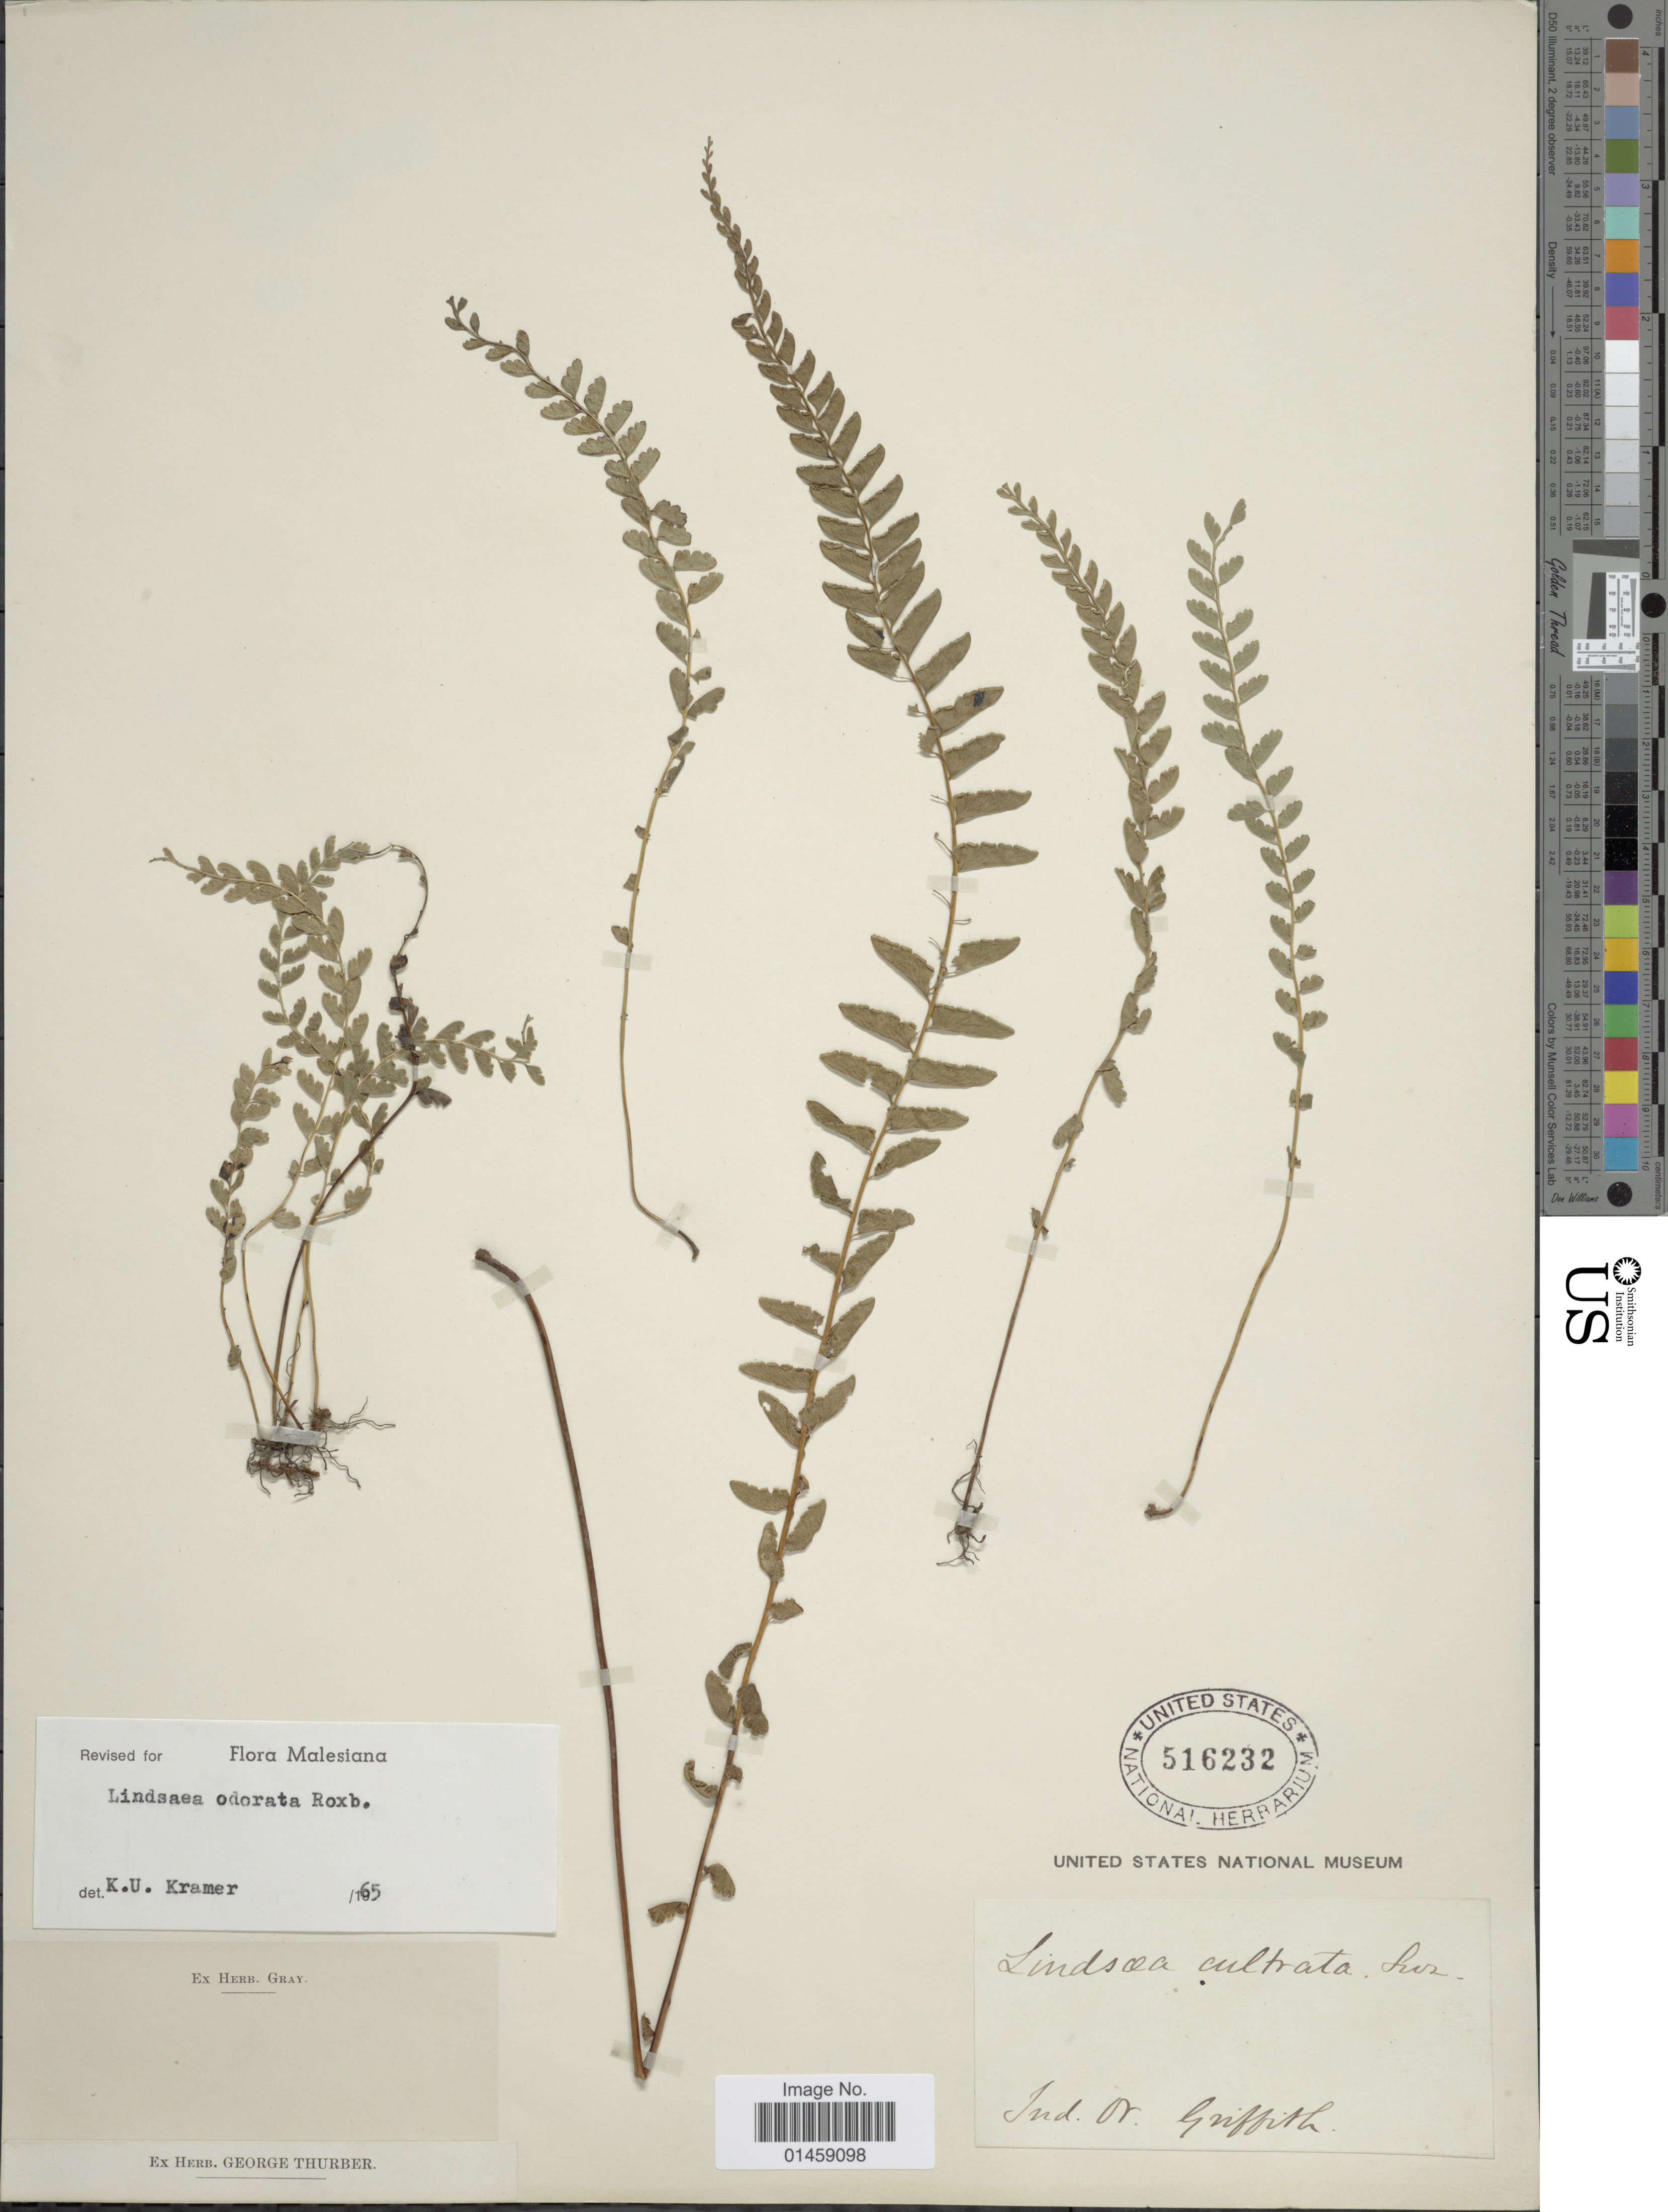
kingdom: Plantae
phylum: Tracheophyta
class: Polypodiopsida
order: Polypodiales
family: Lindsaeaceae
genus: Lindsaea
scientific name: Lindsaea odorata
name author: Roxb.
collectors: Griffith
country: India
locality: India.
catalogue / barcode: US 516232